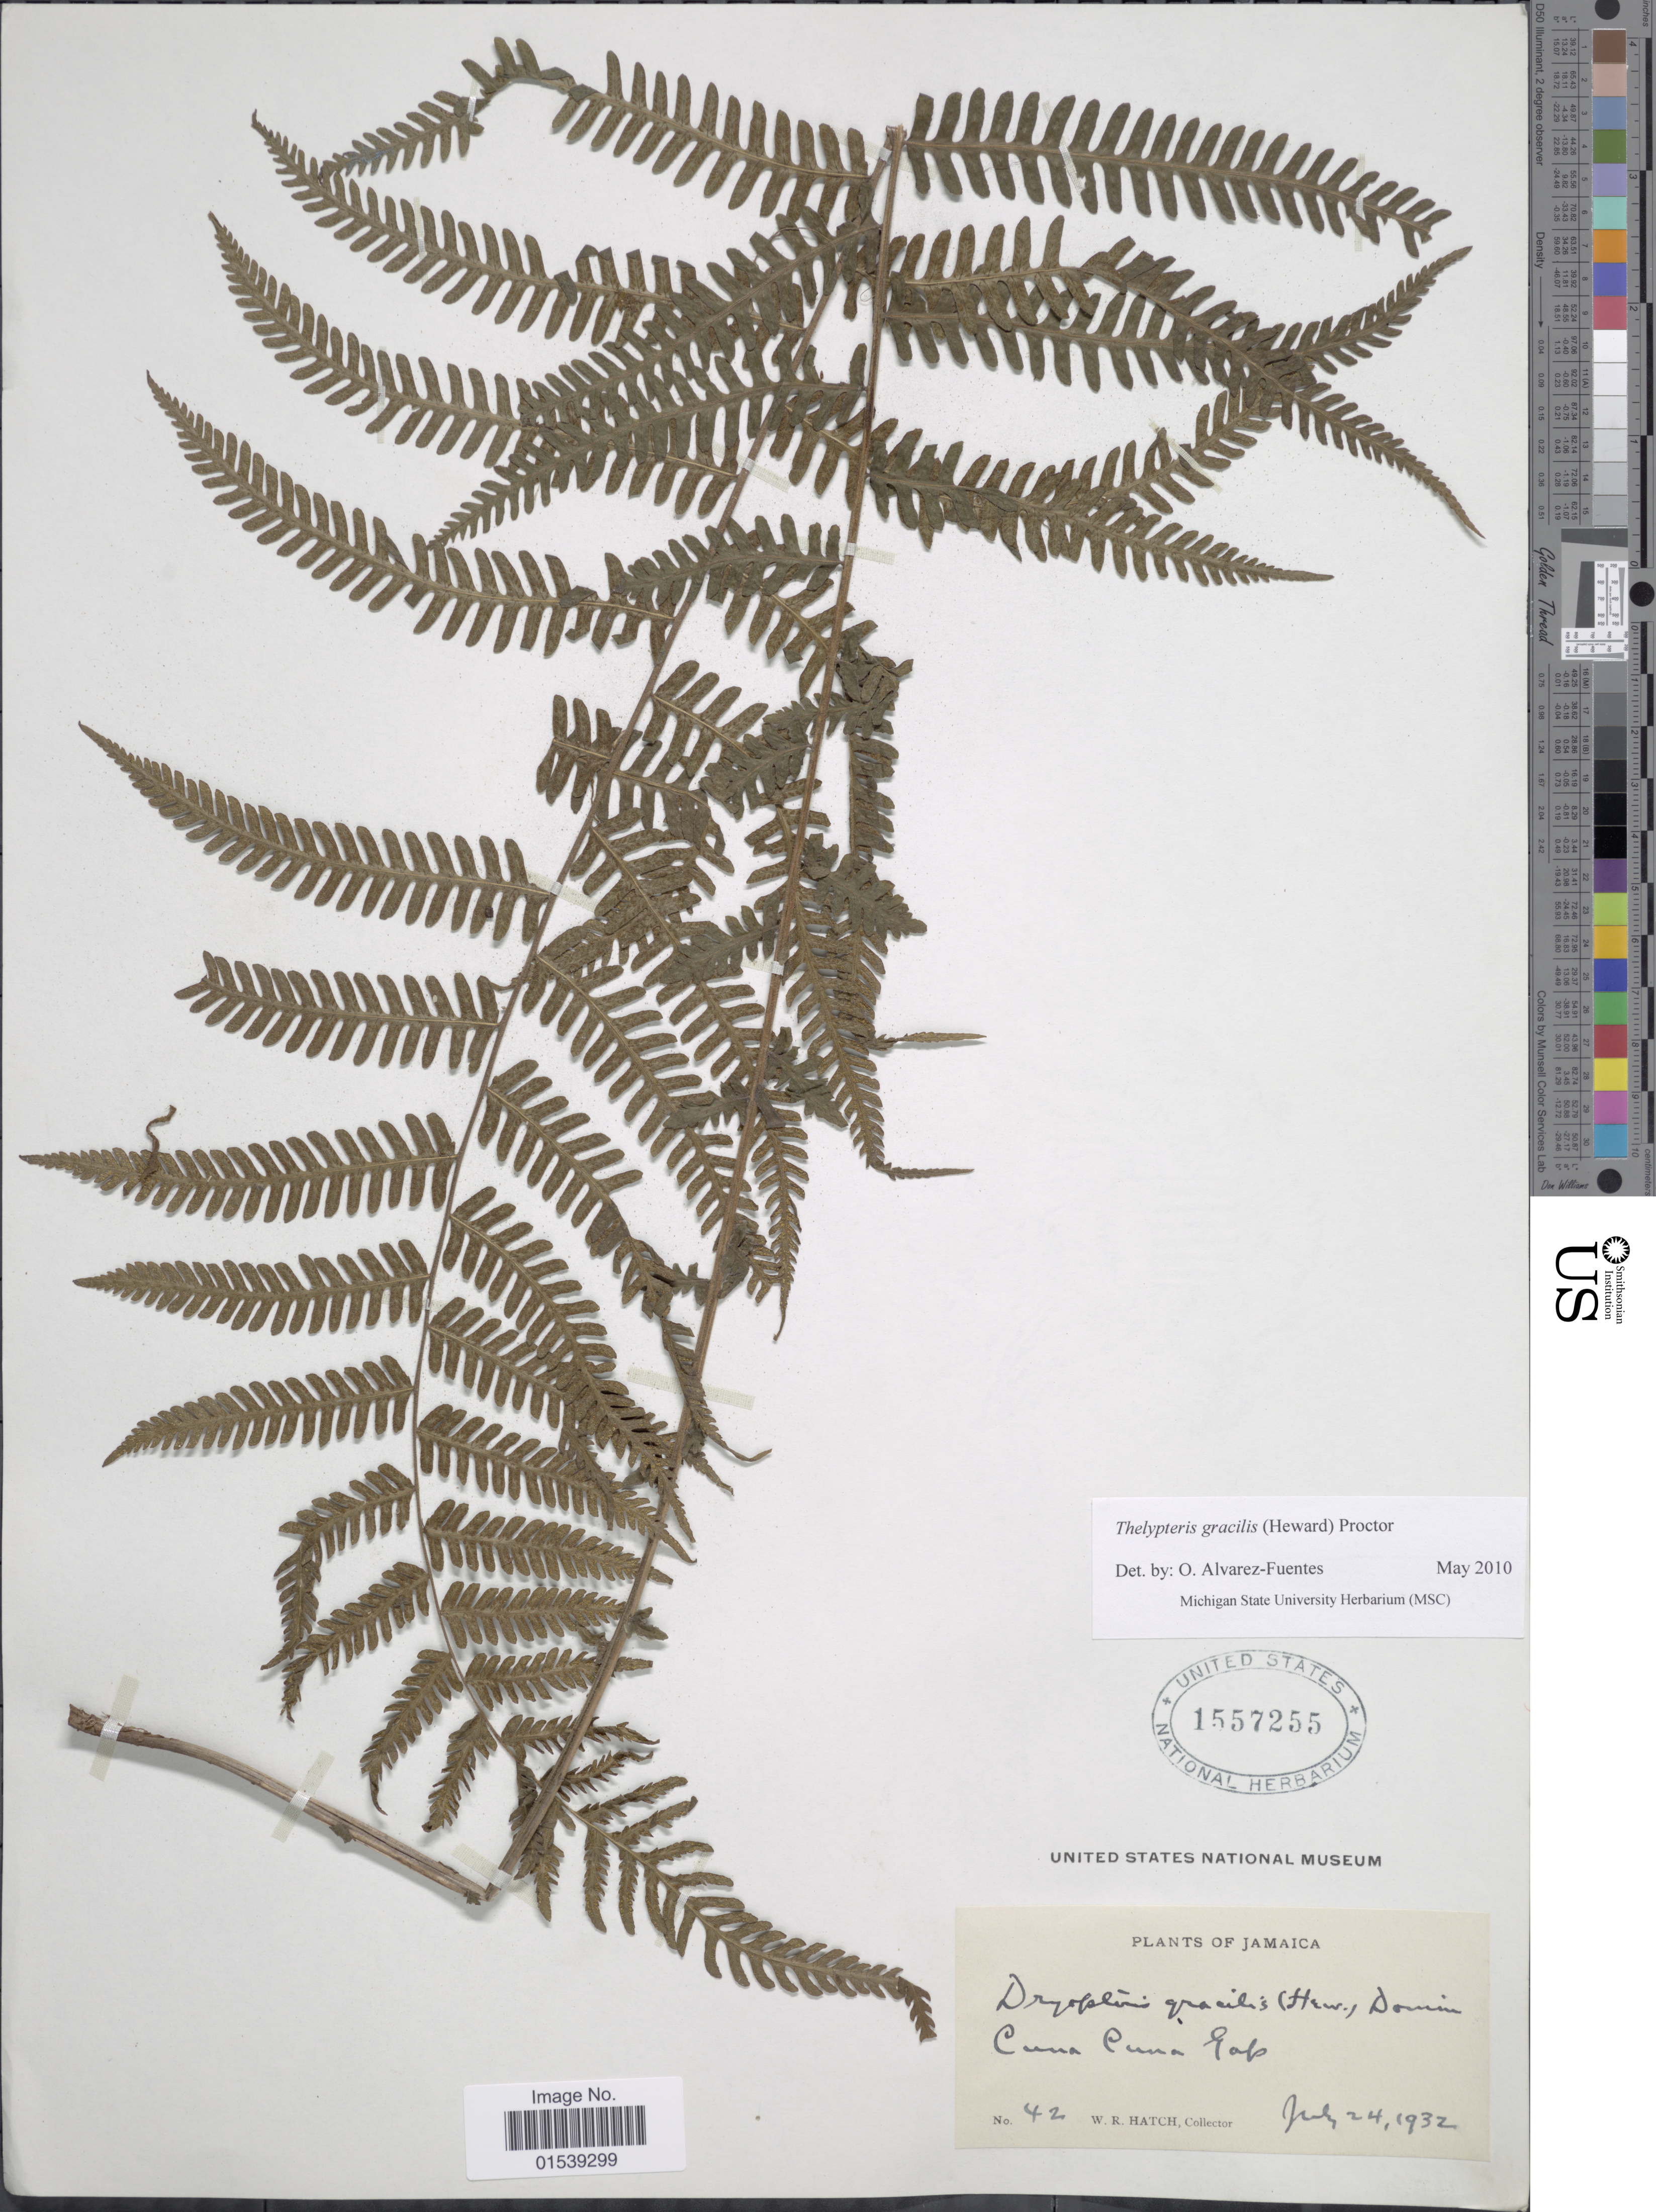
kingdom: Plantae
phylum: Tracheophyta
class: Polypodiopsida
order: Polypodiales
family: Thelypteridaceae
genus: Amauropelta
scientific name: Amauropelta gracilis ined. 2015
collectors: W. Hatch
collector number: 42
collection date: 1932-07-24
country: Jamaica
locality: Cuna Cuna Gap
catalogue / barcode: US 1557255